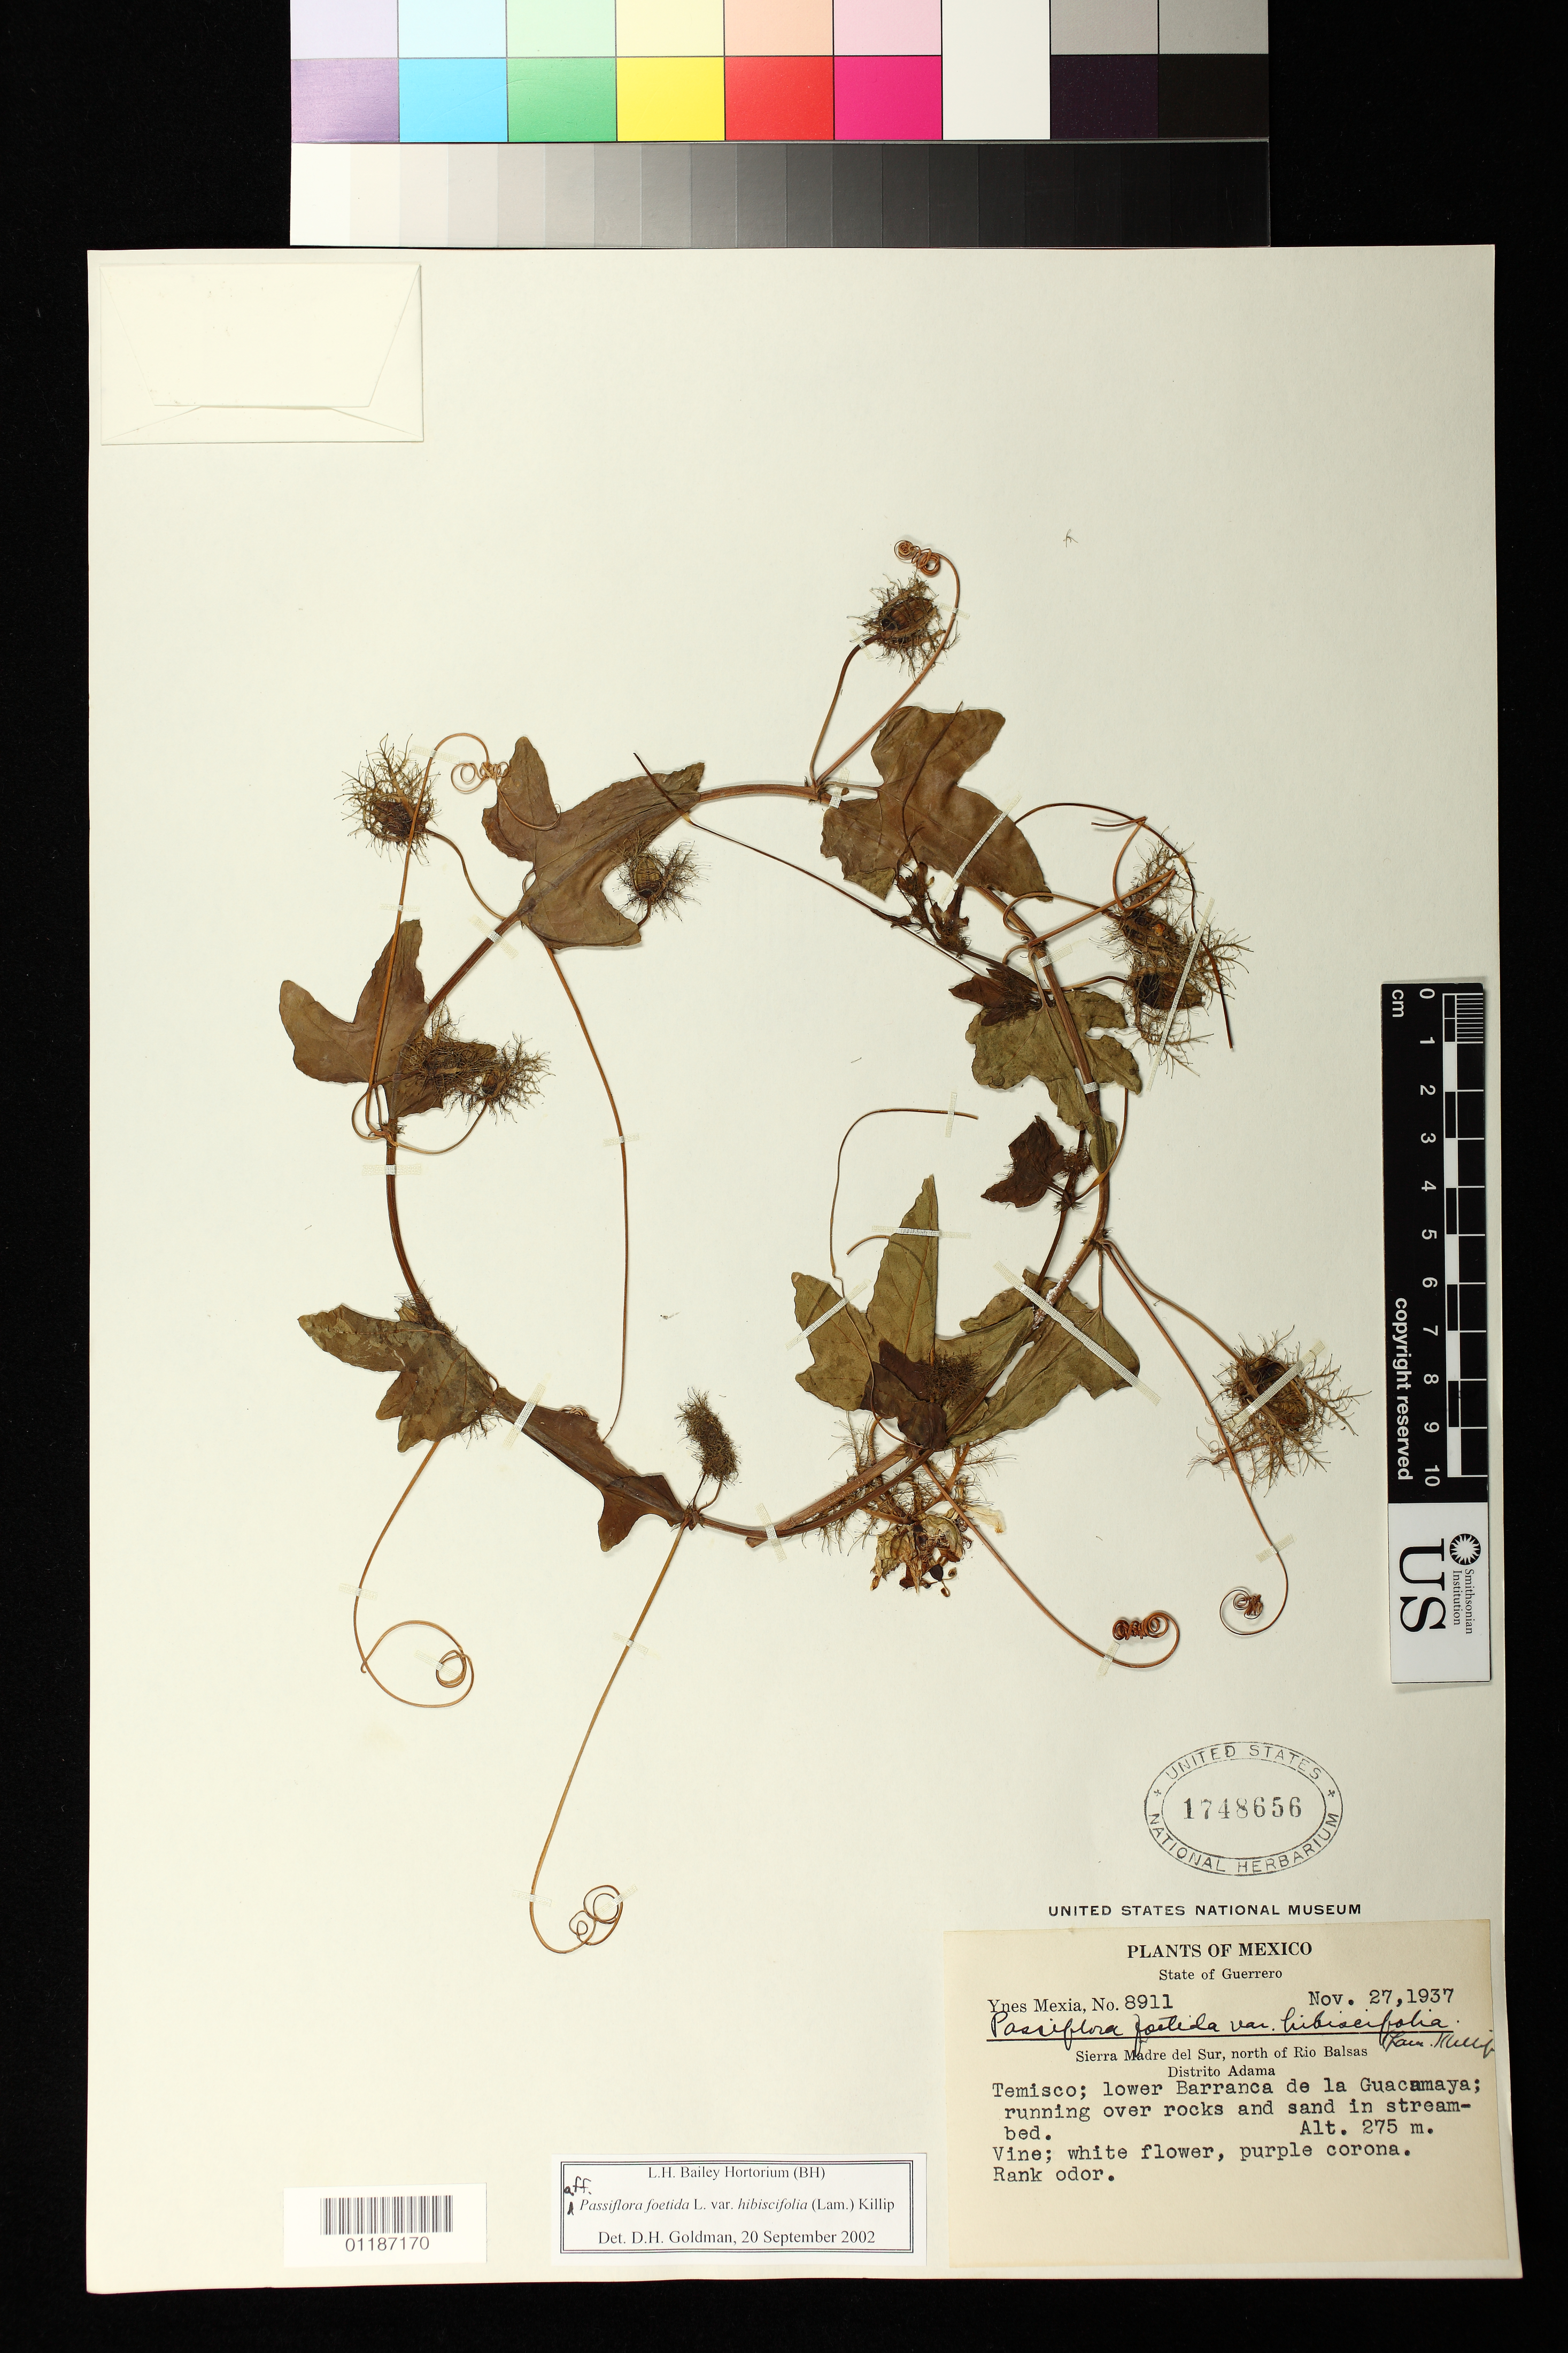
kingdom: Plantae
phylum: Tracheophyta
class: Magnoliopsida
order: Malpighiales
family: Passifloraceae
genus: Passiflora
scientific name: Passiflora hibiscifolia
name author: Lam.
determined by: Svoboda, Harlan T., (NA), US Department of Agriculture (UNITED STATES)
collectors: Y. Mexia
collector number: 8911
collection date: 1937-11-27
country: Mexico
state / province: Guerrero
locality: Sierra Madre del Sur, North of Rio Balas, Distrito Adama. Temisco; lower Barranca de la Guacamaya; running over rocks and sand in stream bed.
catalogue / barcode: US 1748656